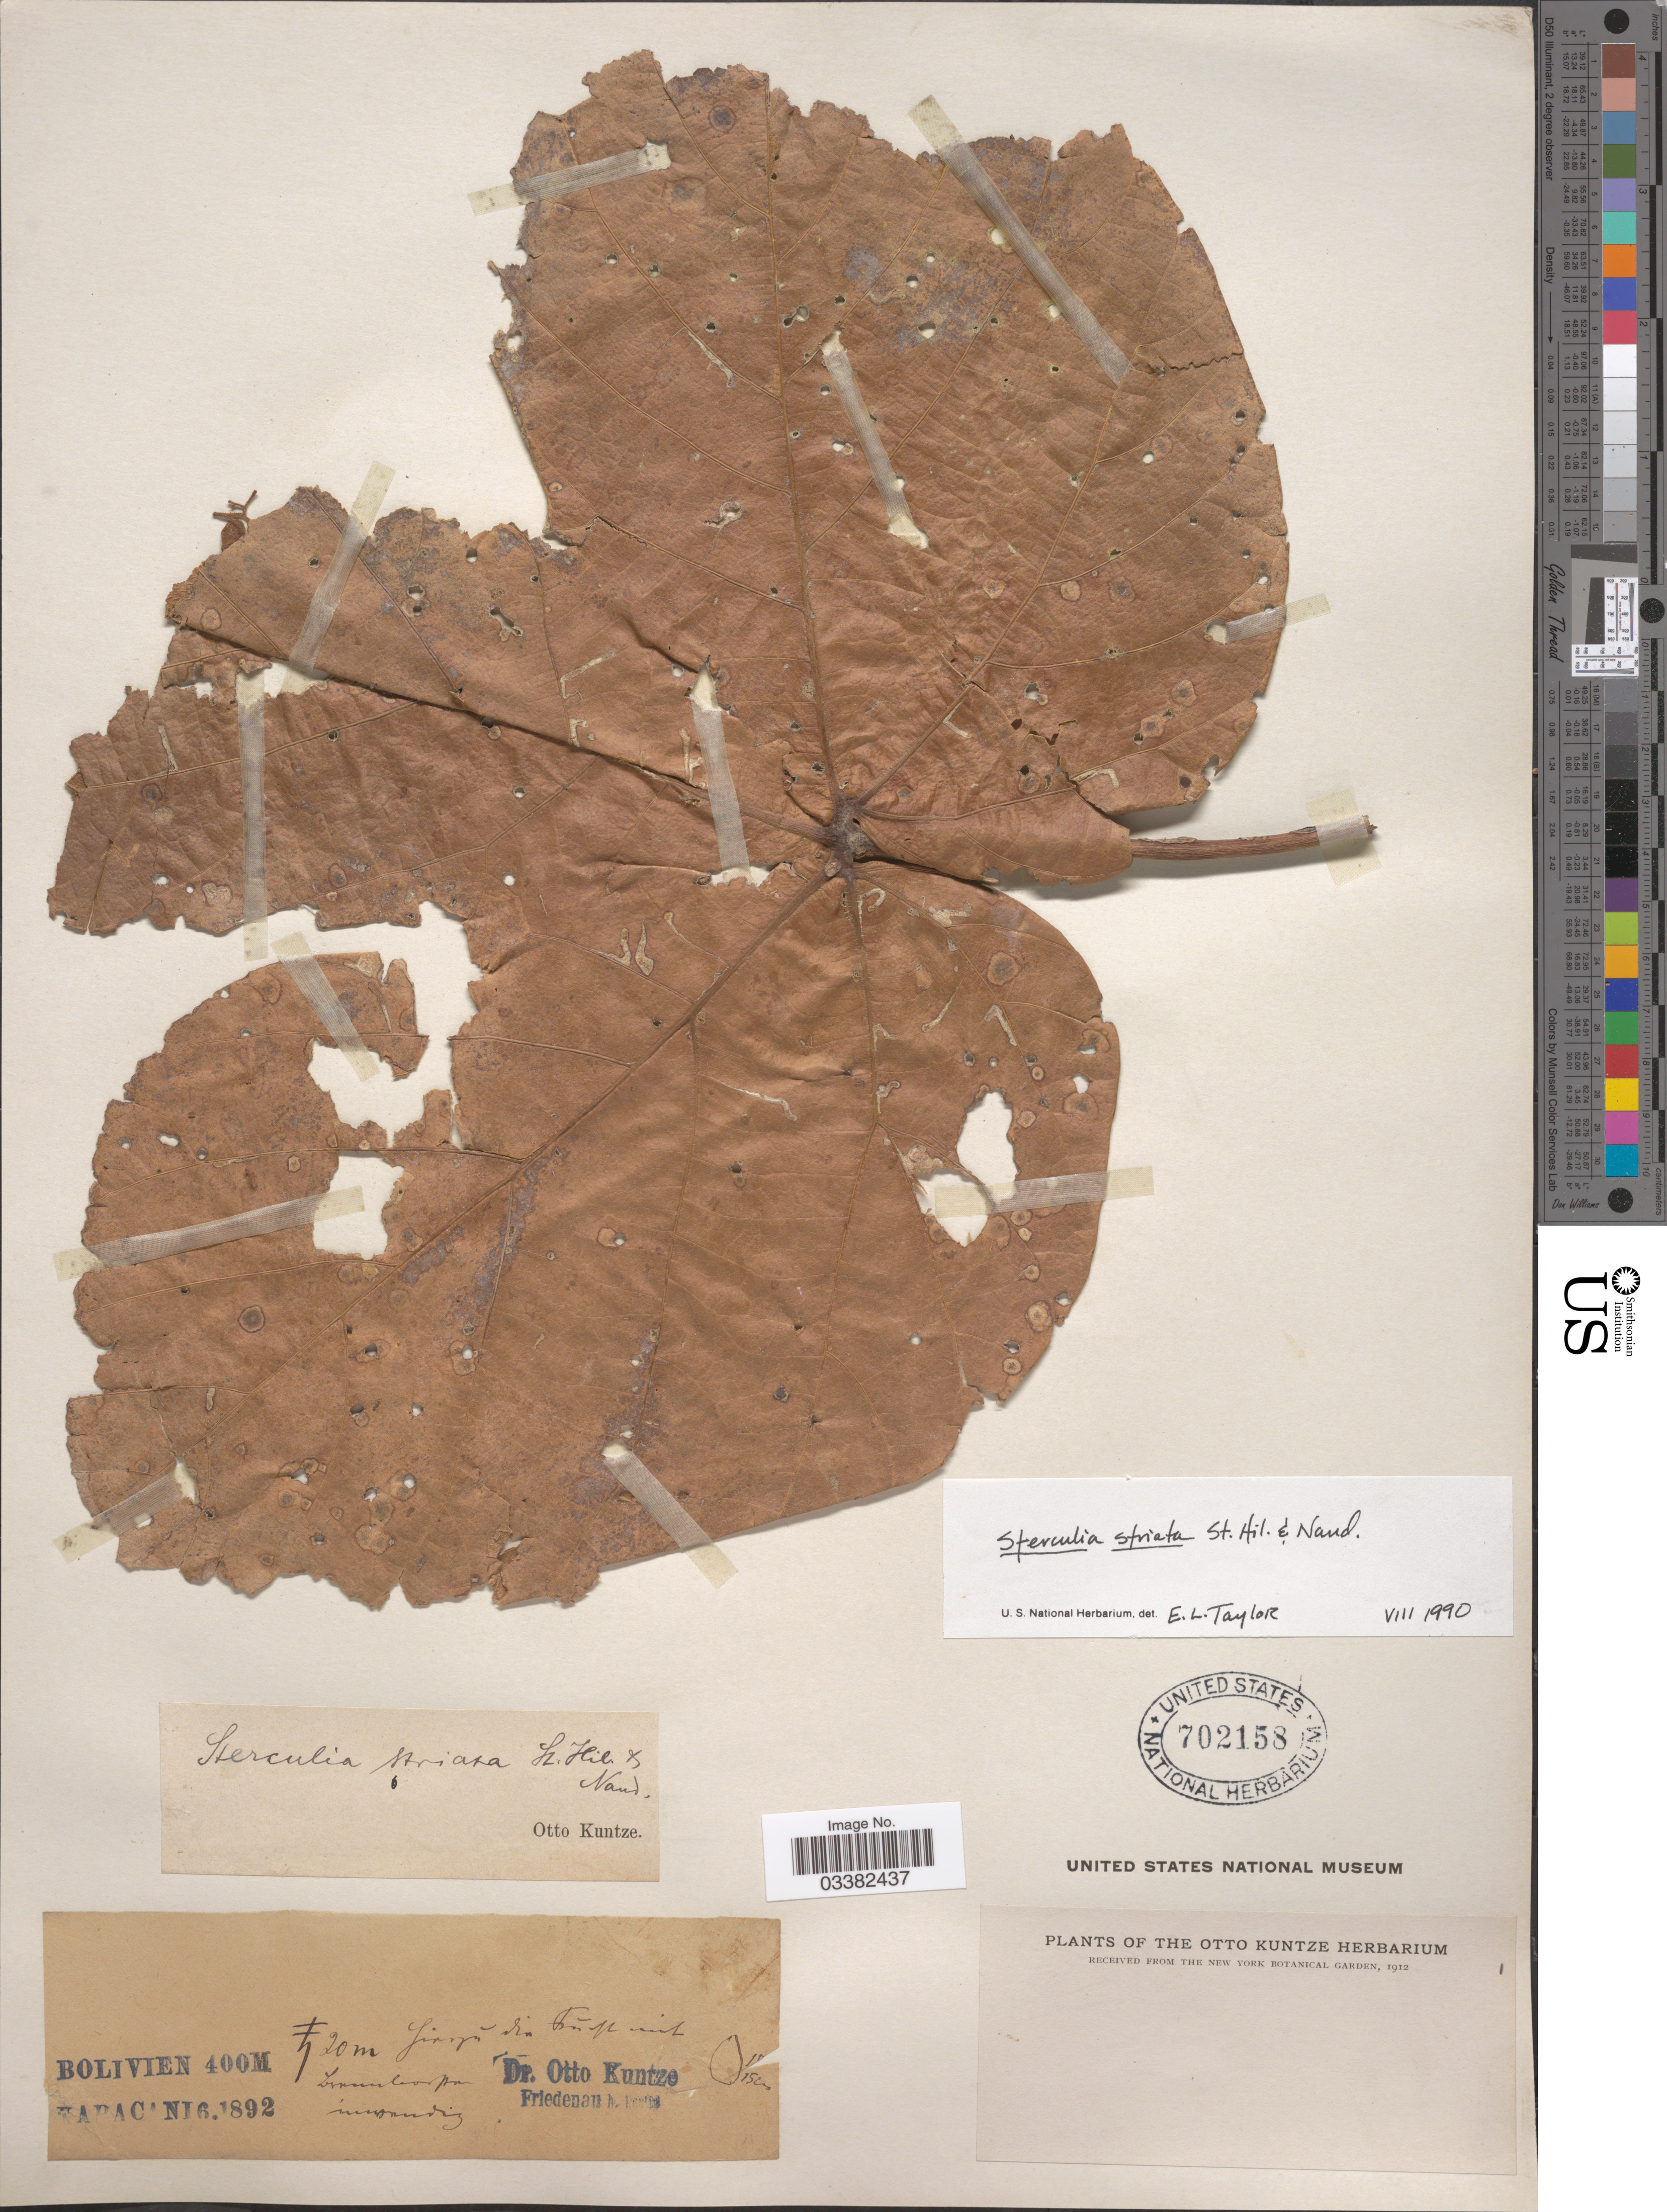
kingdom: Plantae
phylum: Tracheophyta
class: Magnoliopsida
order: Malvales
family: Malvaceae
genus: Sterculia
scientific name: Sterculia striata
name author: A. St.-Hil. & Naudin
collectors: C.E.O. Kuntze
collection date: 1892-06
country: Bolivia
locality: Bolivien. Yapacani.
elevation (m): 400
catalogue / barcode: US 702158